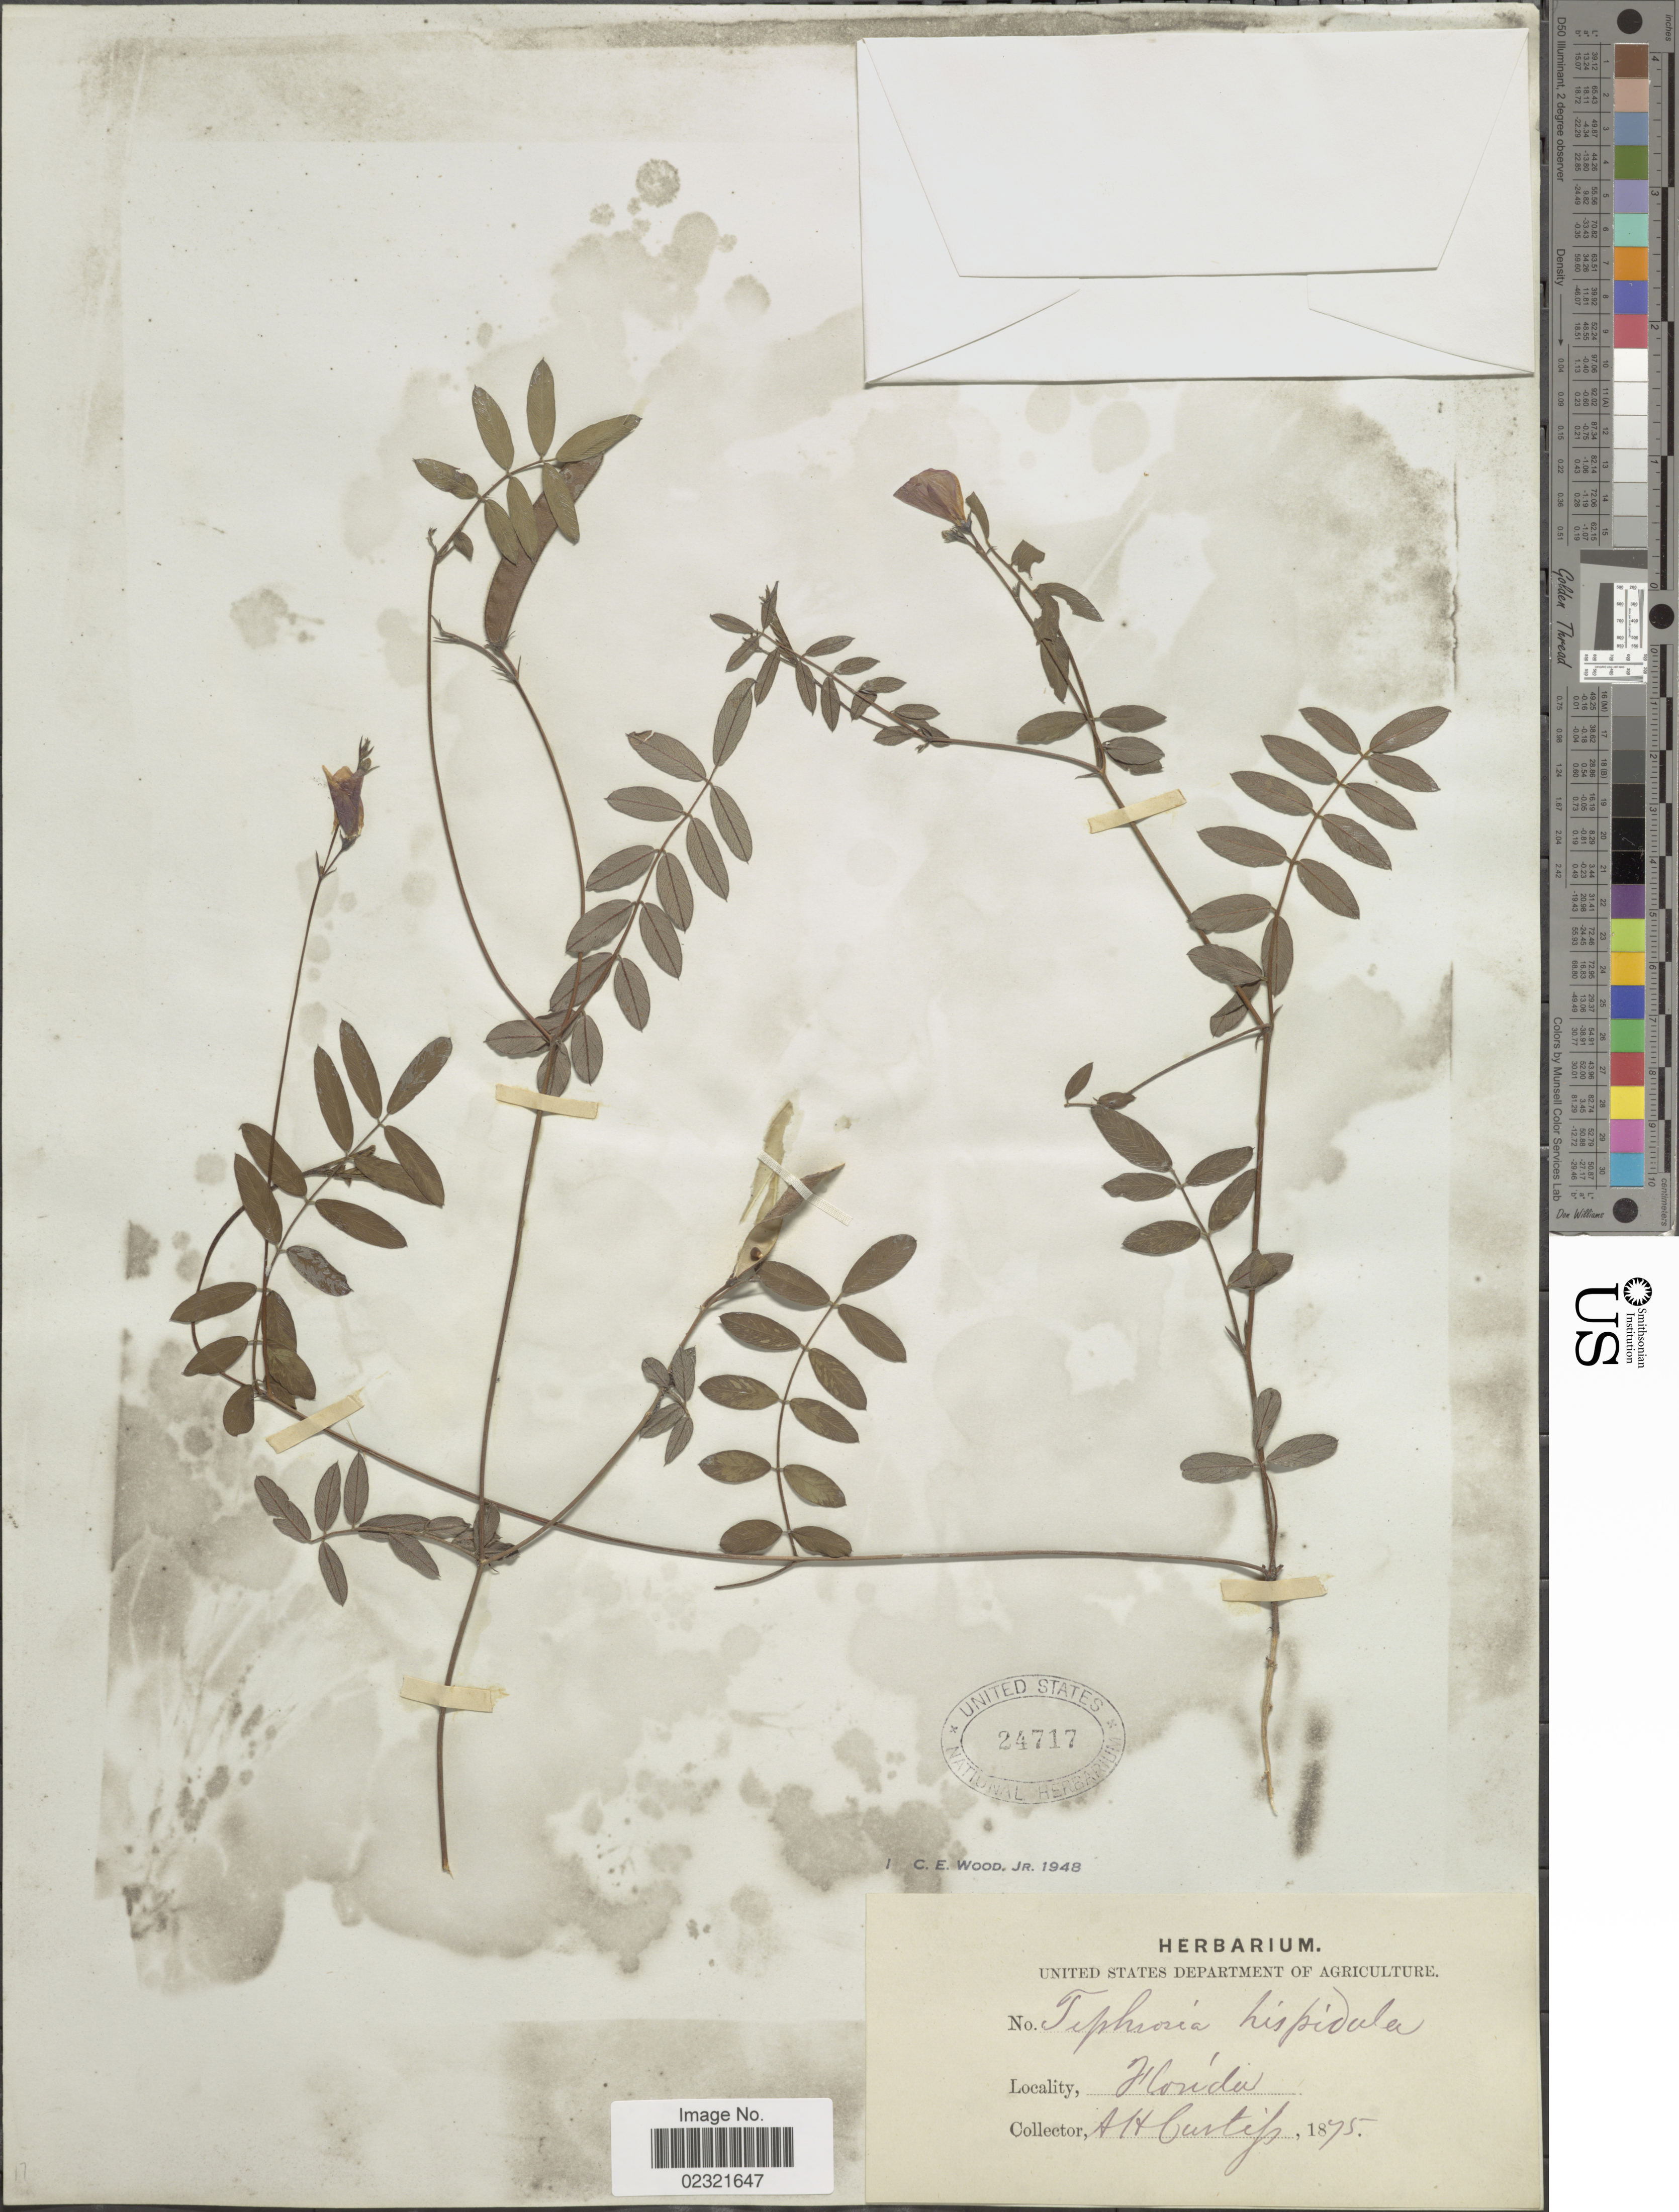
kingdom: Plantae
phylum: Tracheophyta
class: Magnoliopsida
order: Fabales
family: Fabaceae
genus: Tephrosia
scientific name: Tephrosia hispidula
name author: (Michx.) Pers.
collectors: A. H. Curtiss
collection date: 1875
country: United States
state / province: Florida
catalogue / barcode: US 24717